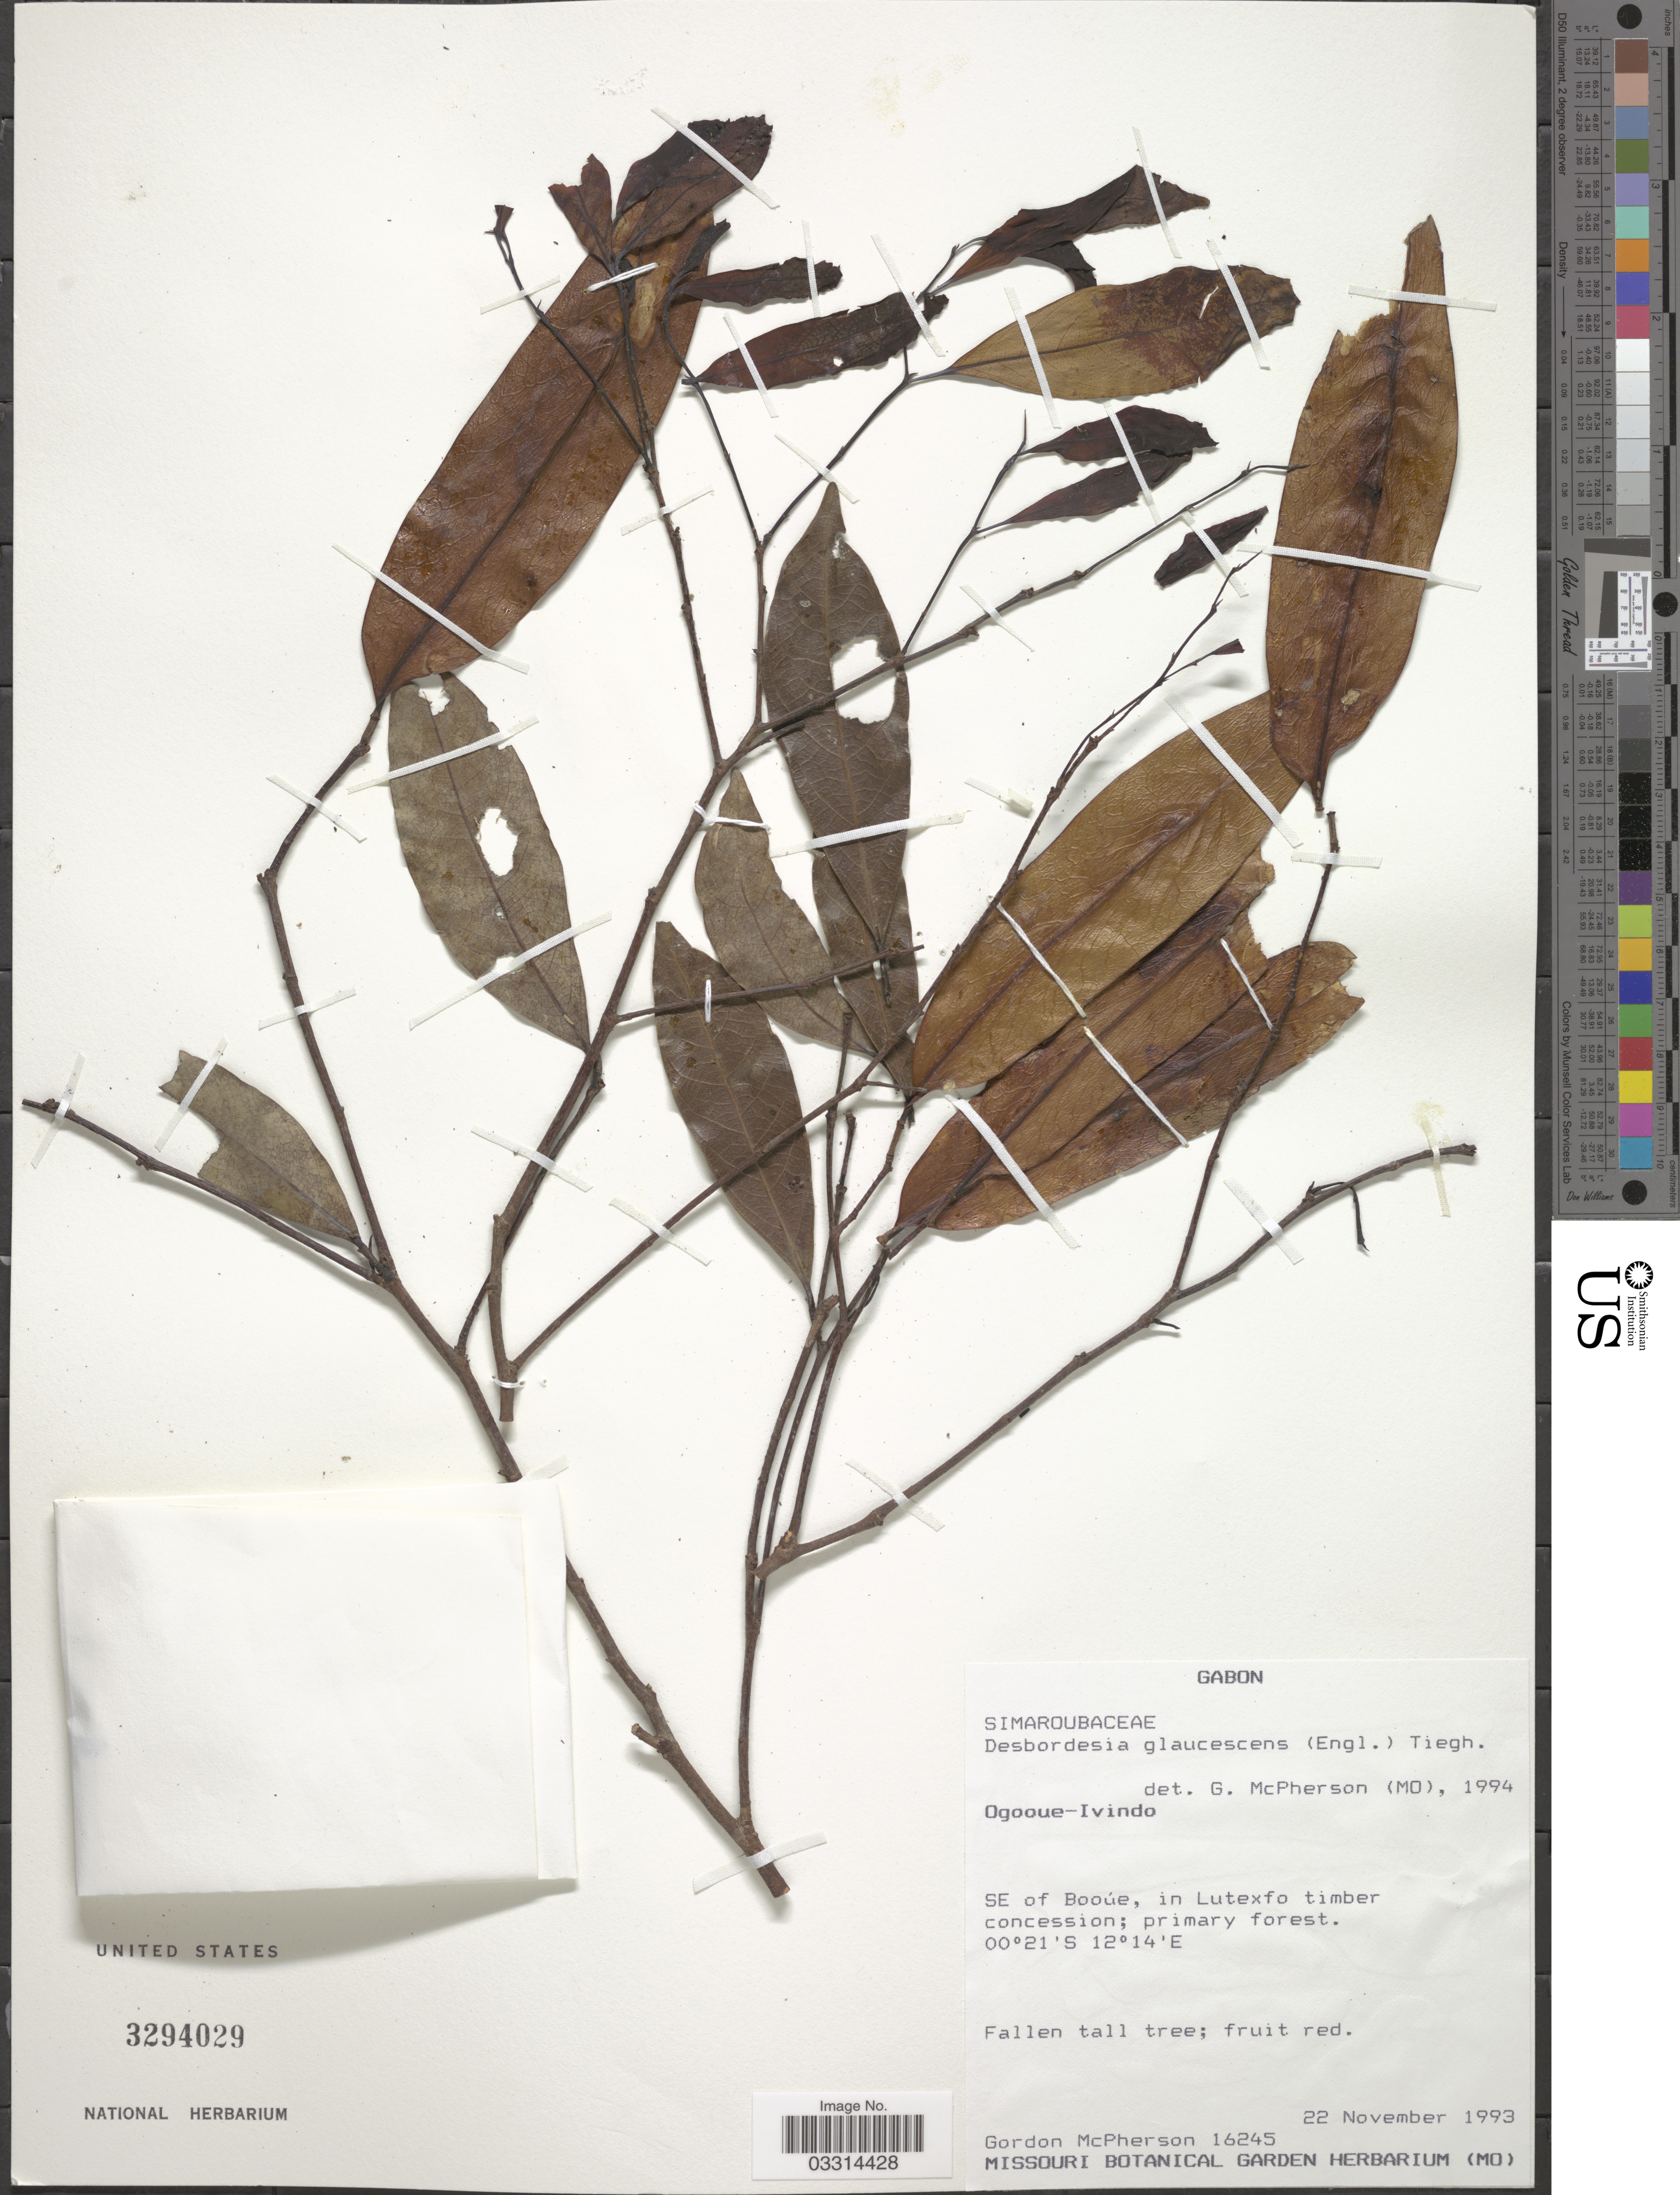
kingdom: Plantae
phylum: Tracheophyta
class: Magnoliopsida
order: Malpighiales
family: Irvingiaceae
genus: Desbordesia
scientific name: Desbordesia glaucescens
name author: (Engl.) Tiegh.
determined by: McPherson, G. D., (MO), Missouri Botanical Garden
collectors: G. D. McPherson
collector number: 16245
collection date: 1993-11-22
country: Gabon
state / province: Ogooue-Ivindo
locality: SE of Booúe, in Lutexfo timber concession.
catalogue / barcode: US 3294029